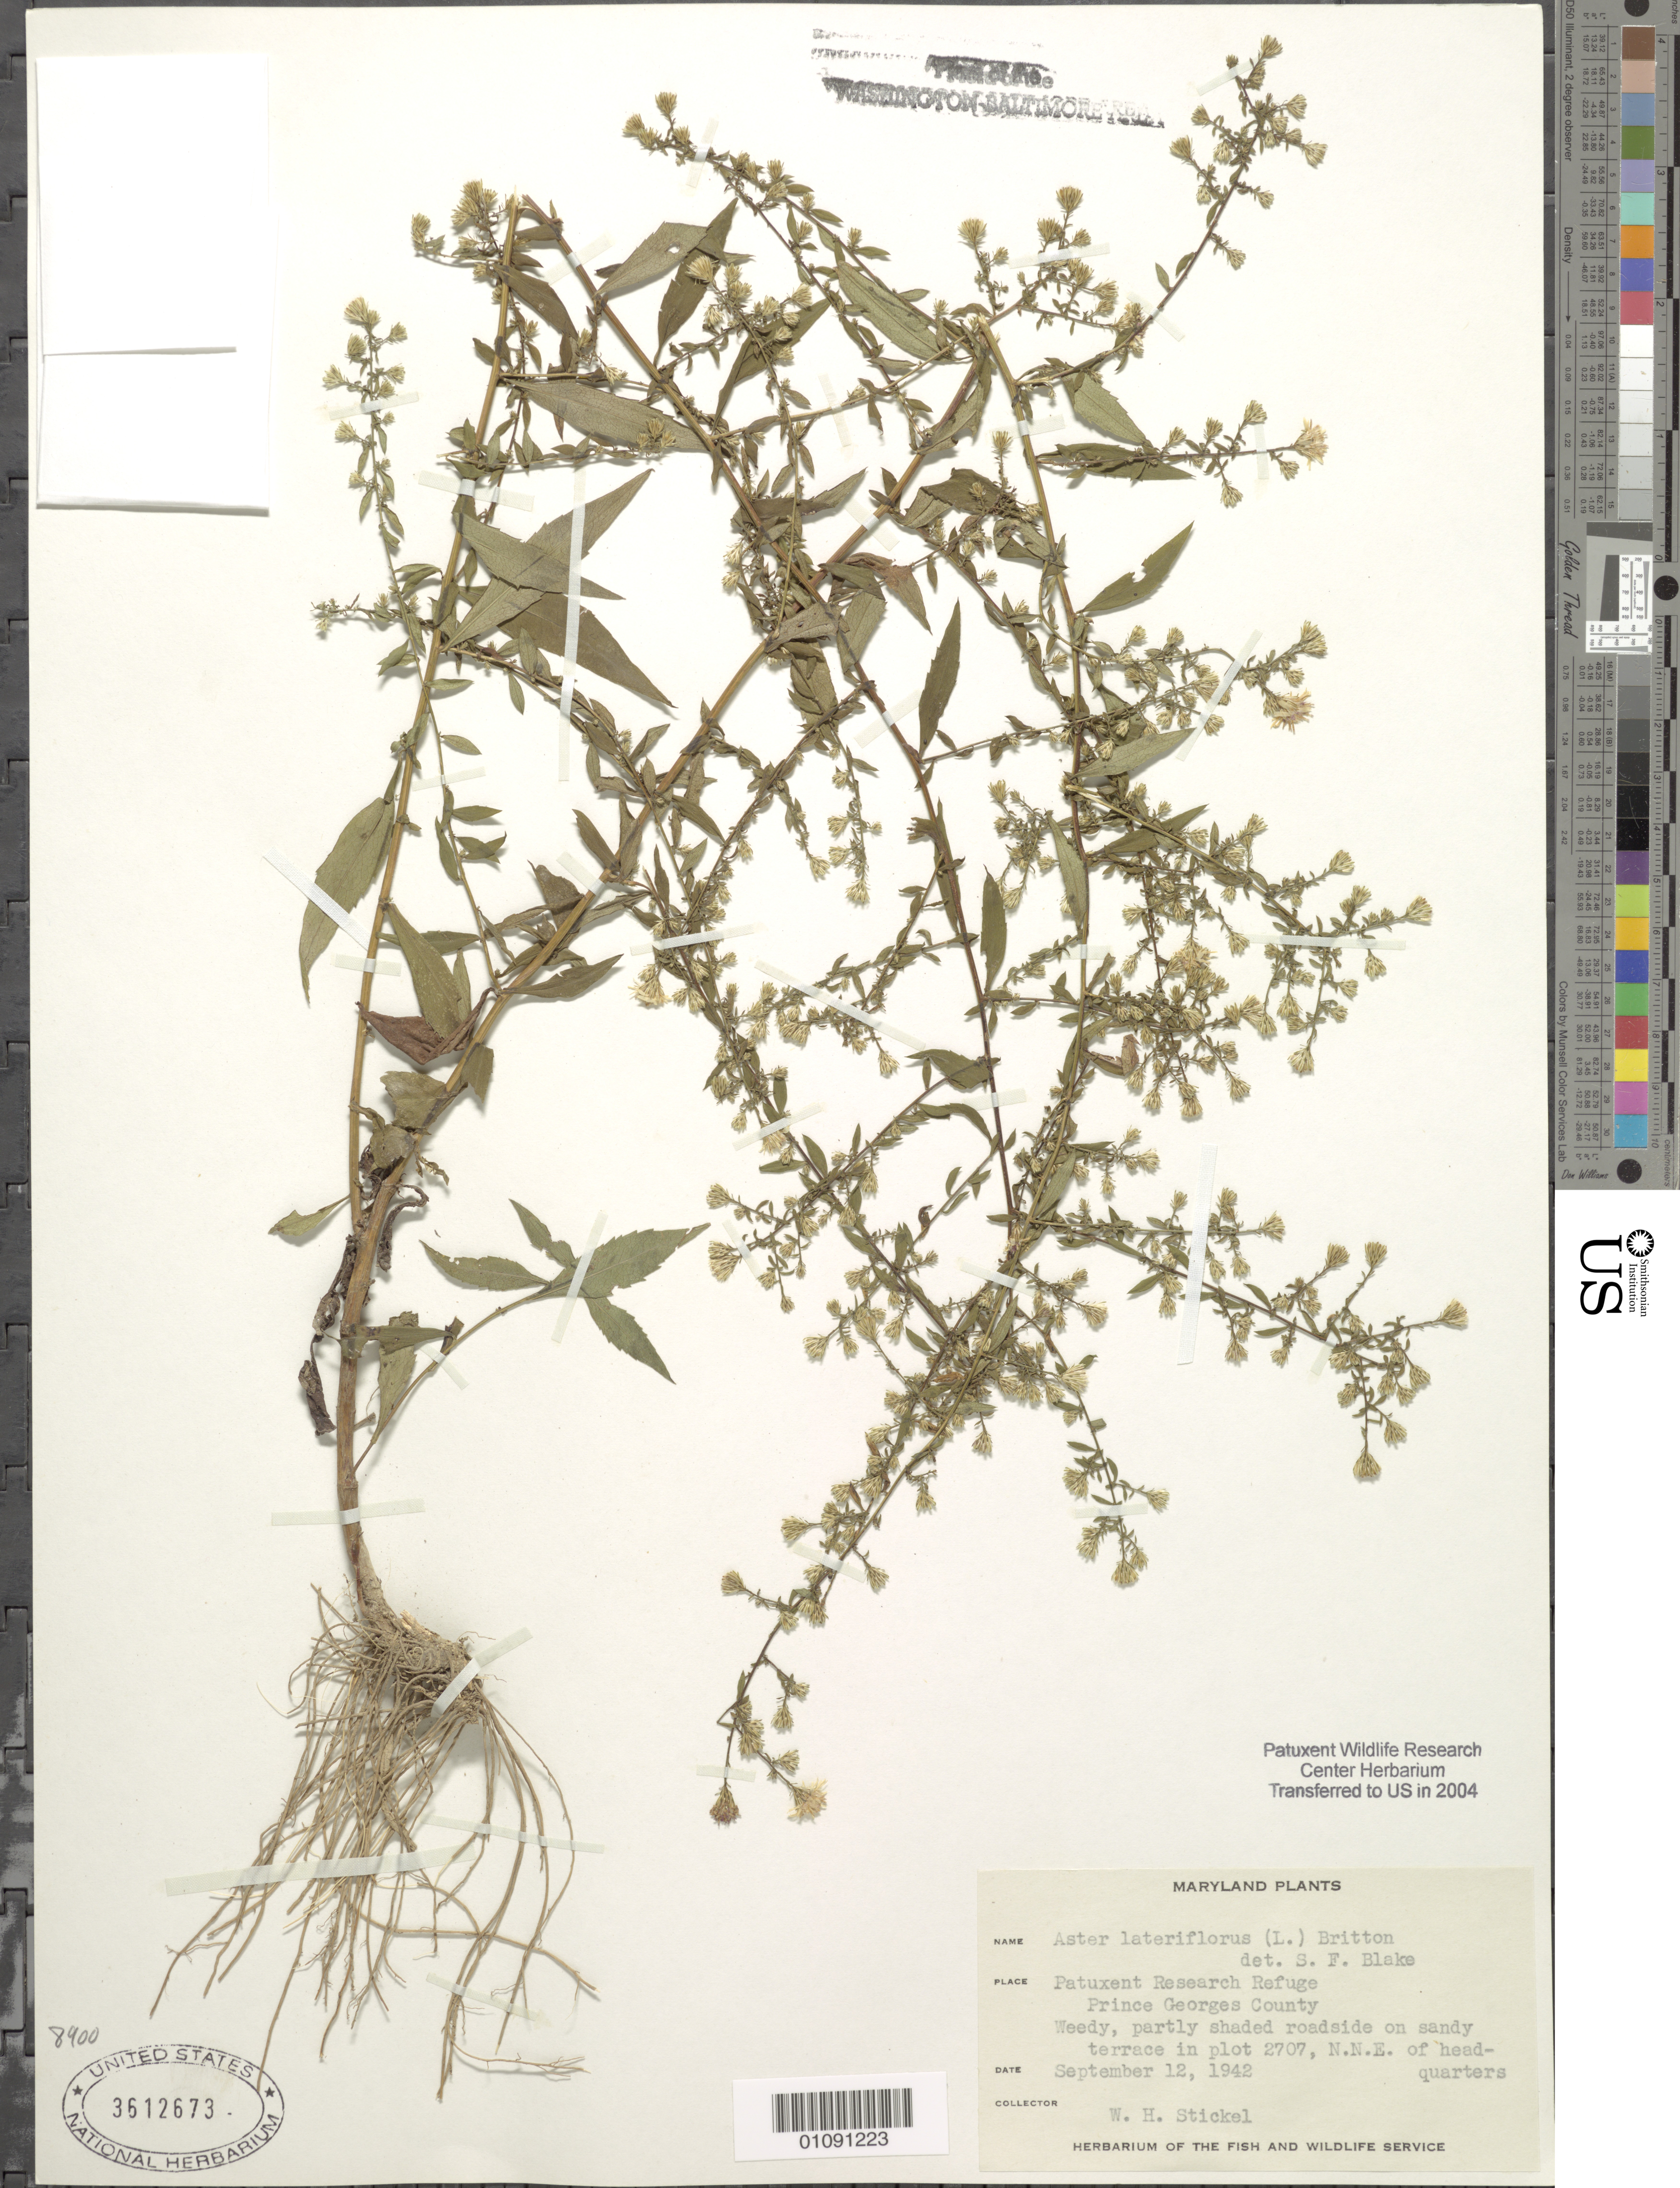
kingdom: Plantae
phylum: Tracheophyta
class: Magnoliopsida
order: Asterales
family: Asteraceae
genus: Symphyotrichum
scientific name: Symphyotrichum lateriflorum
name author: (L.) Á. Löve & D. Löve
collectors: W. Stickel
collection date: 1942-09-12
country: United States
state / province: Maryland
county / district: Prince George's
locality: Patuxent Wildlife Refuge. In plot 2707, N.N.E. of headquarters.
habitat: Weedy, partly shaded roadside on sandy terrace.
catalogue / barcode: US 3612673